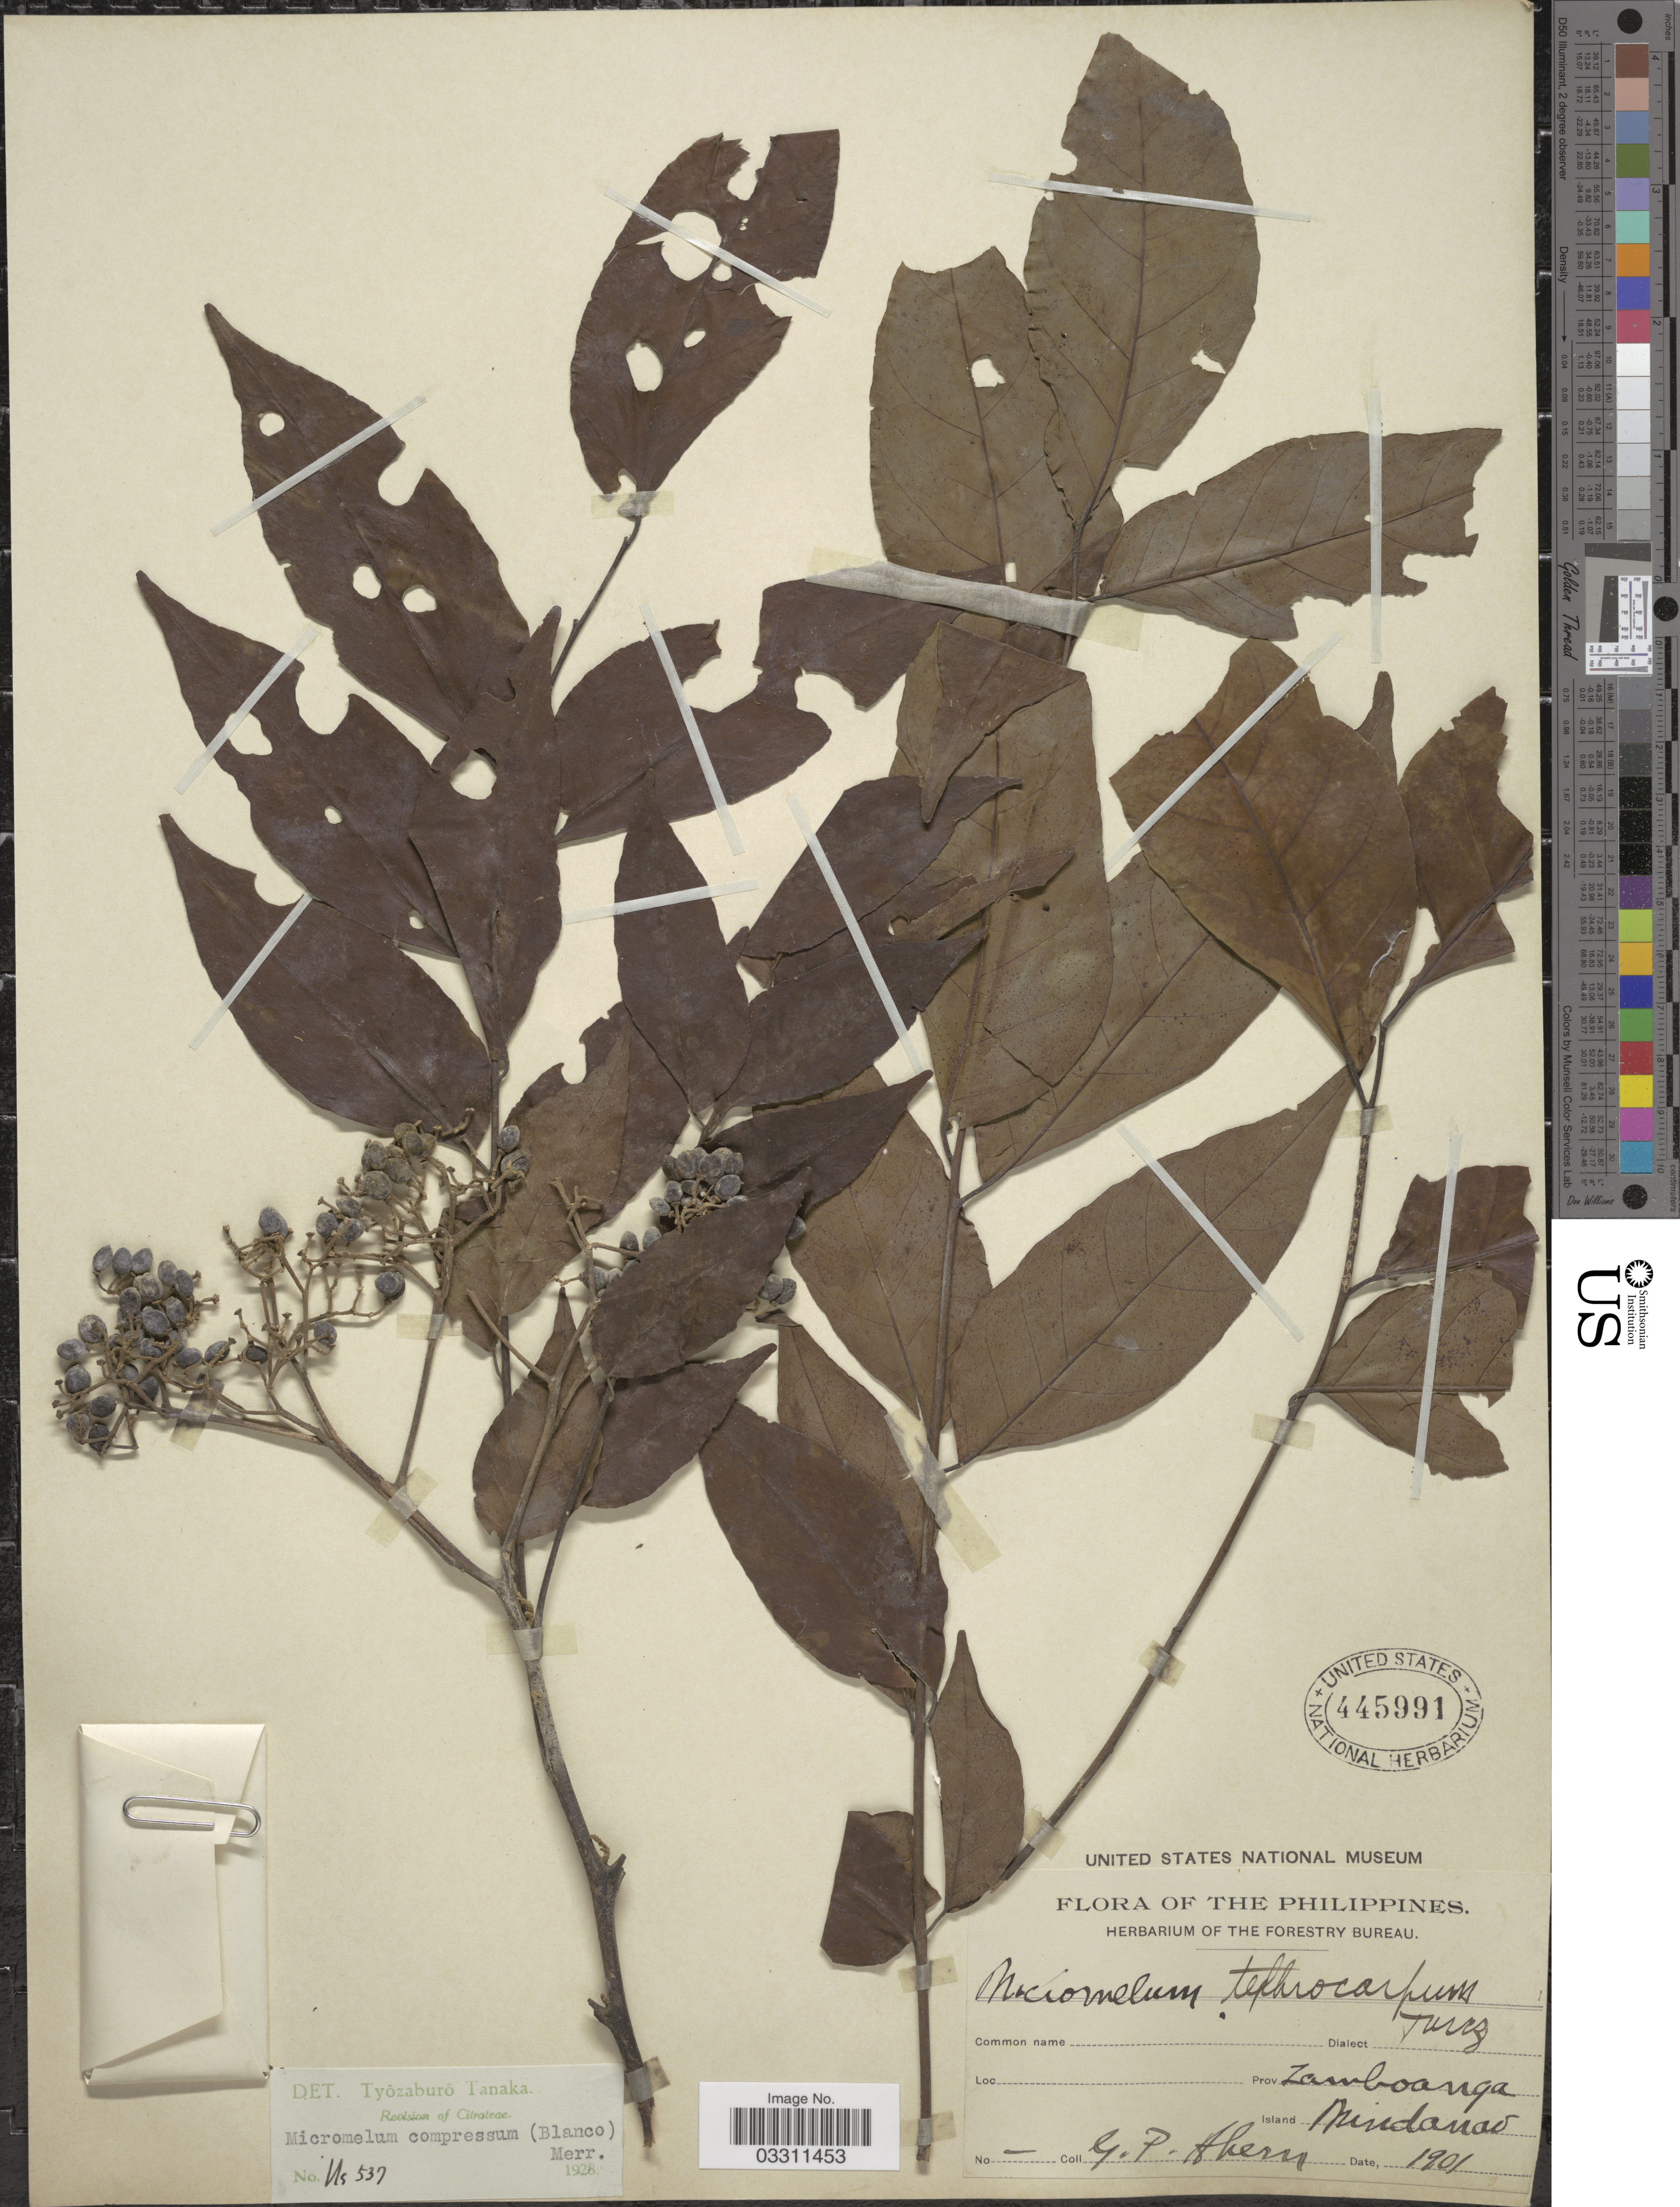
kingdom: Plantae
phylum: Tracheophyta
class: Magnoliopsida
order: Sapindales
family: Rutaceae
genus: Micromelum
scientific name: Micromelum compressum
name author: (Blanco) Merr.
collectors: G. Ahern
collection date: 1901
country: Philippines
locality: Prov. Zamboanga, Island Mindanao.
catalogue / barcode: US 445991